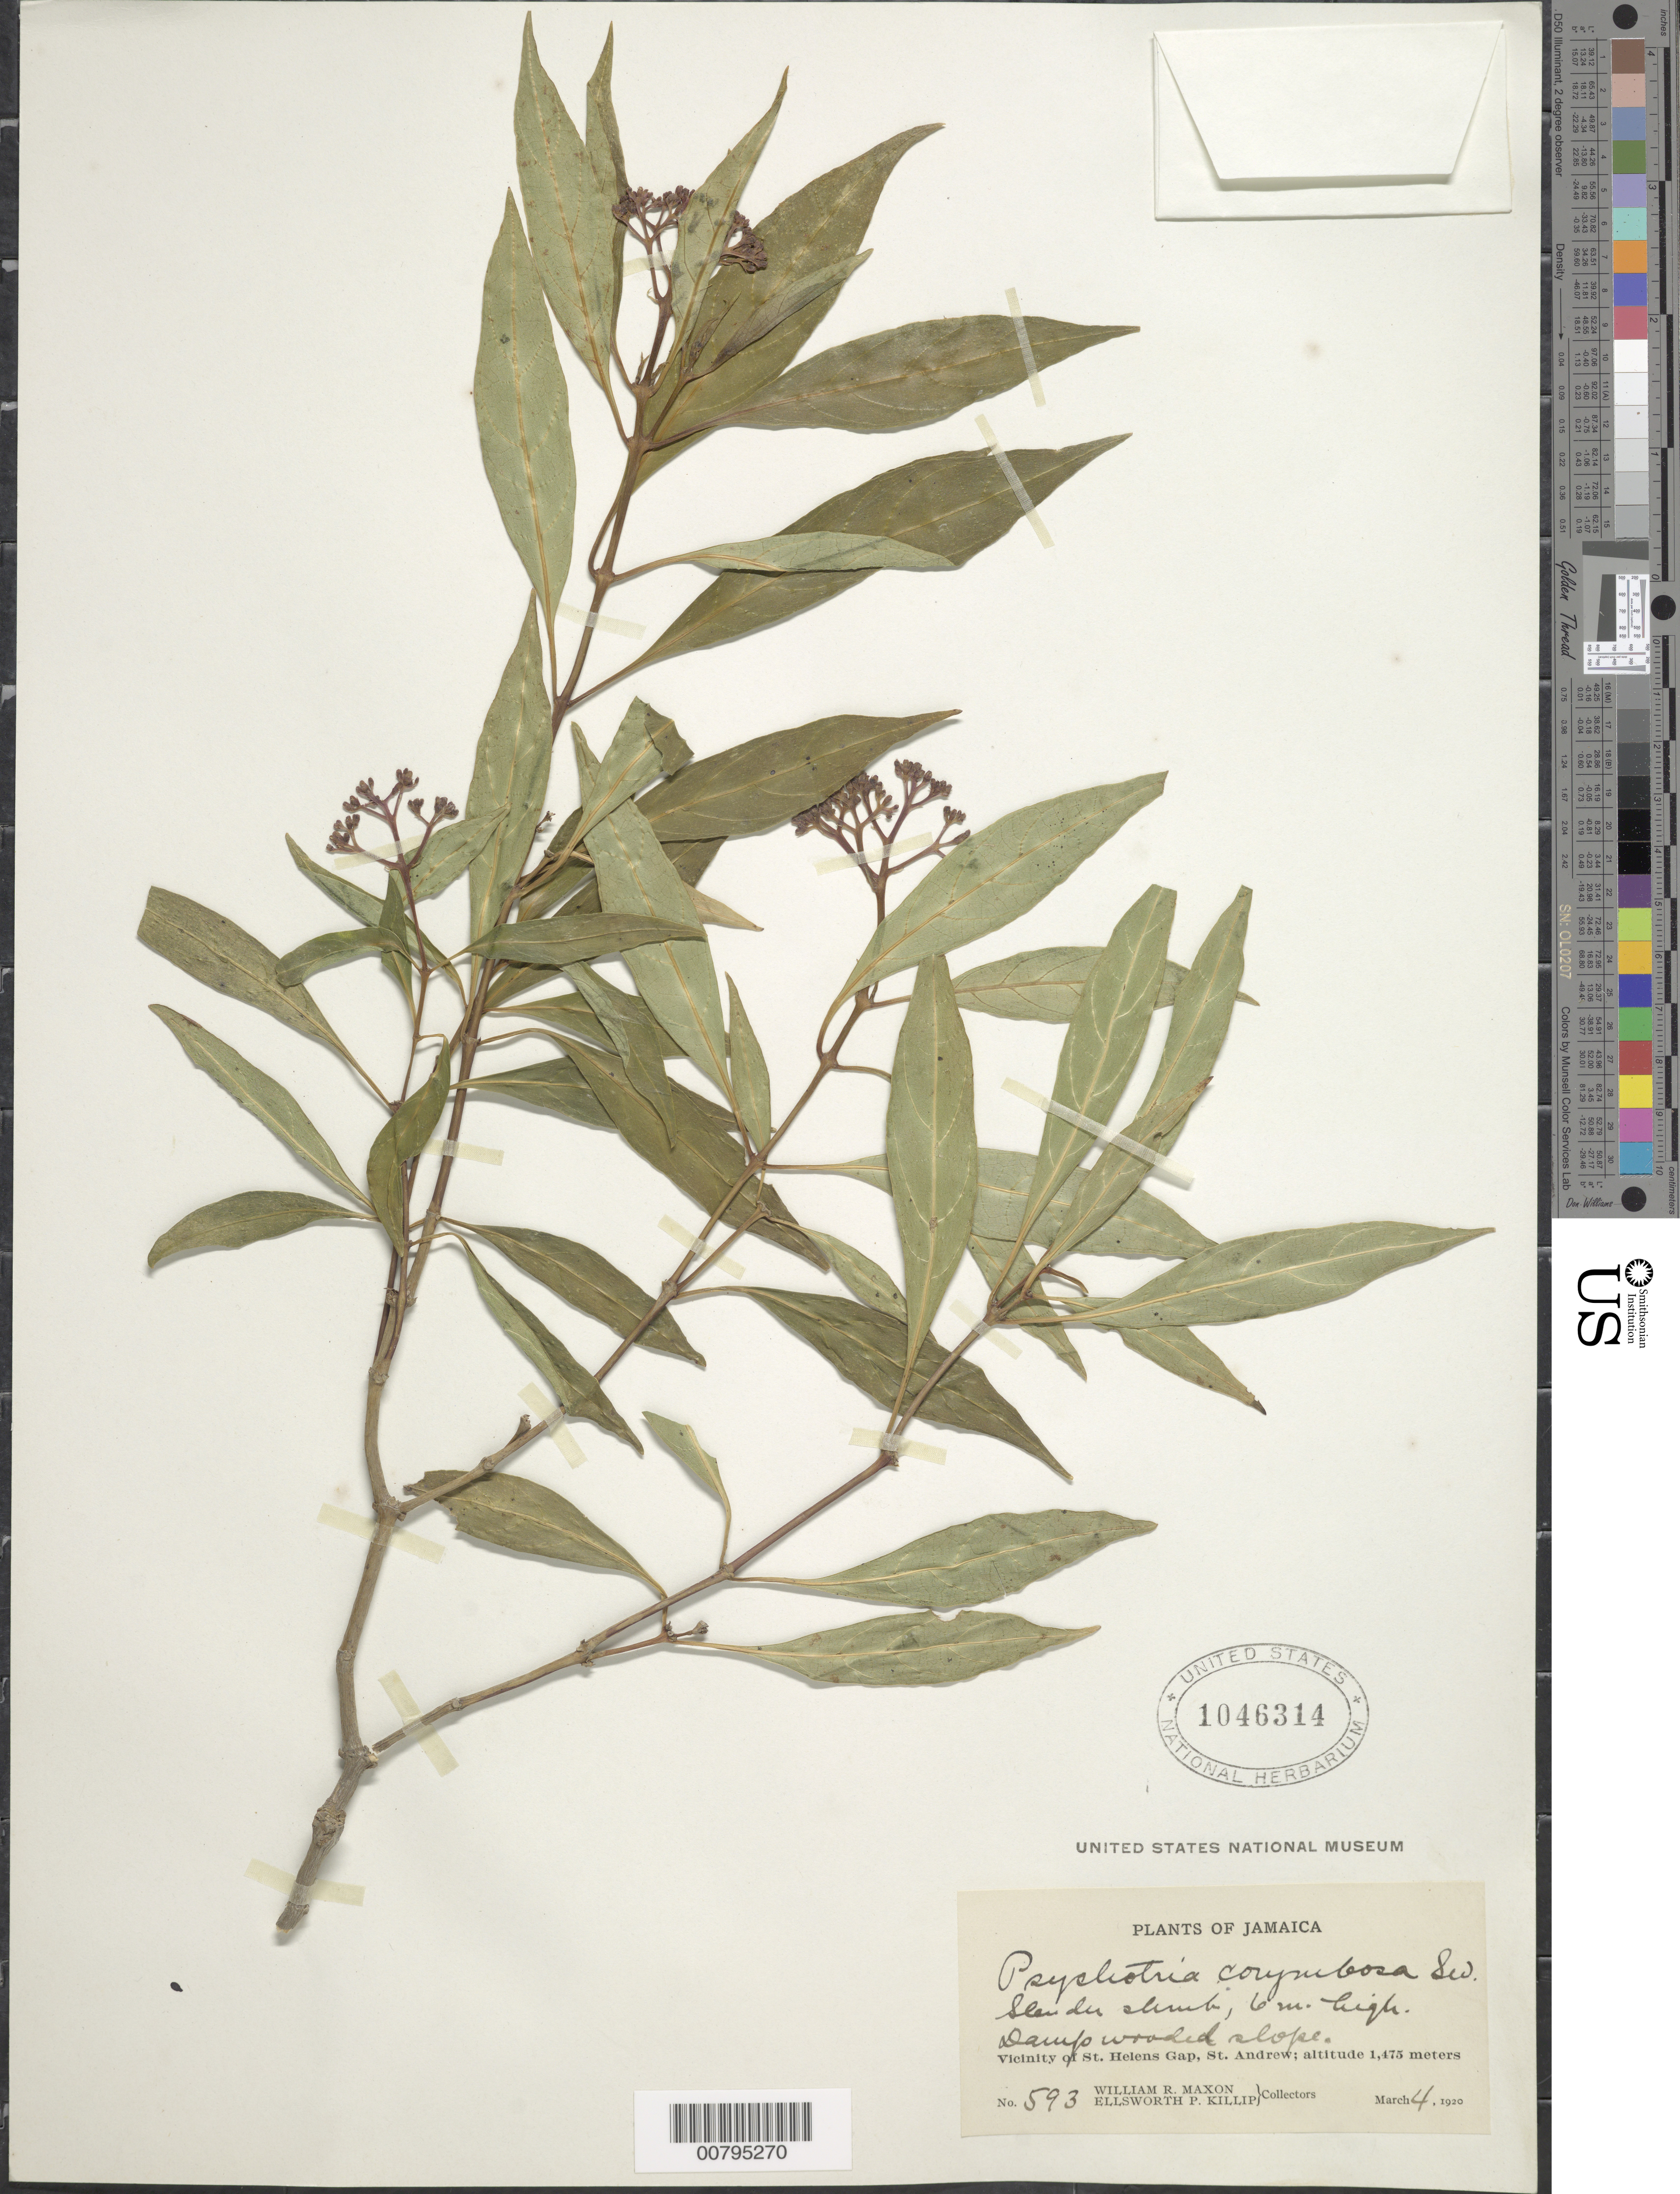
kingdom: Plantae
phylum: Tracheophyta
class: Magnoliopsida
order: Gentianales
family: Rubiaceae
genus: Psychotria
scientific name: Psychotria corymbosa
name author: Sw.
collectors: W. R. Maxon & E. P. Killip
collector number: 593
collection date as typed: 04 Mar 1920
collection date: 1920-03-04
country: Jamaica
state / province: Saint Andrew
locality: Vicinity of St. Helens Gap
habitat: Damp wooded slope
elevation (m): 1475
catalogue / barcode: US 1046314